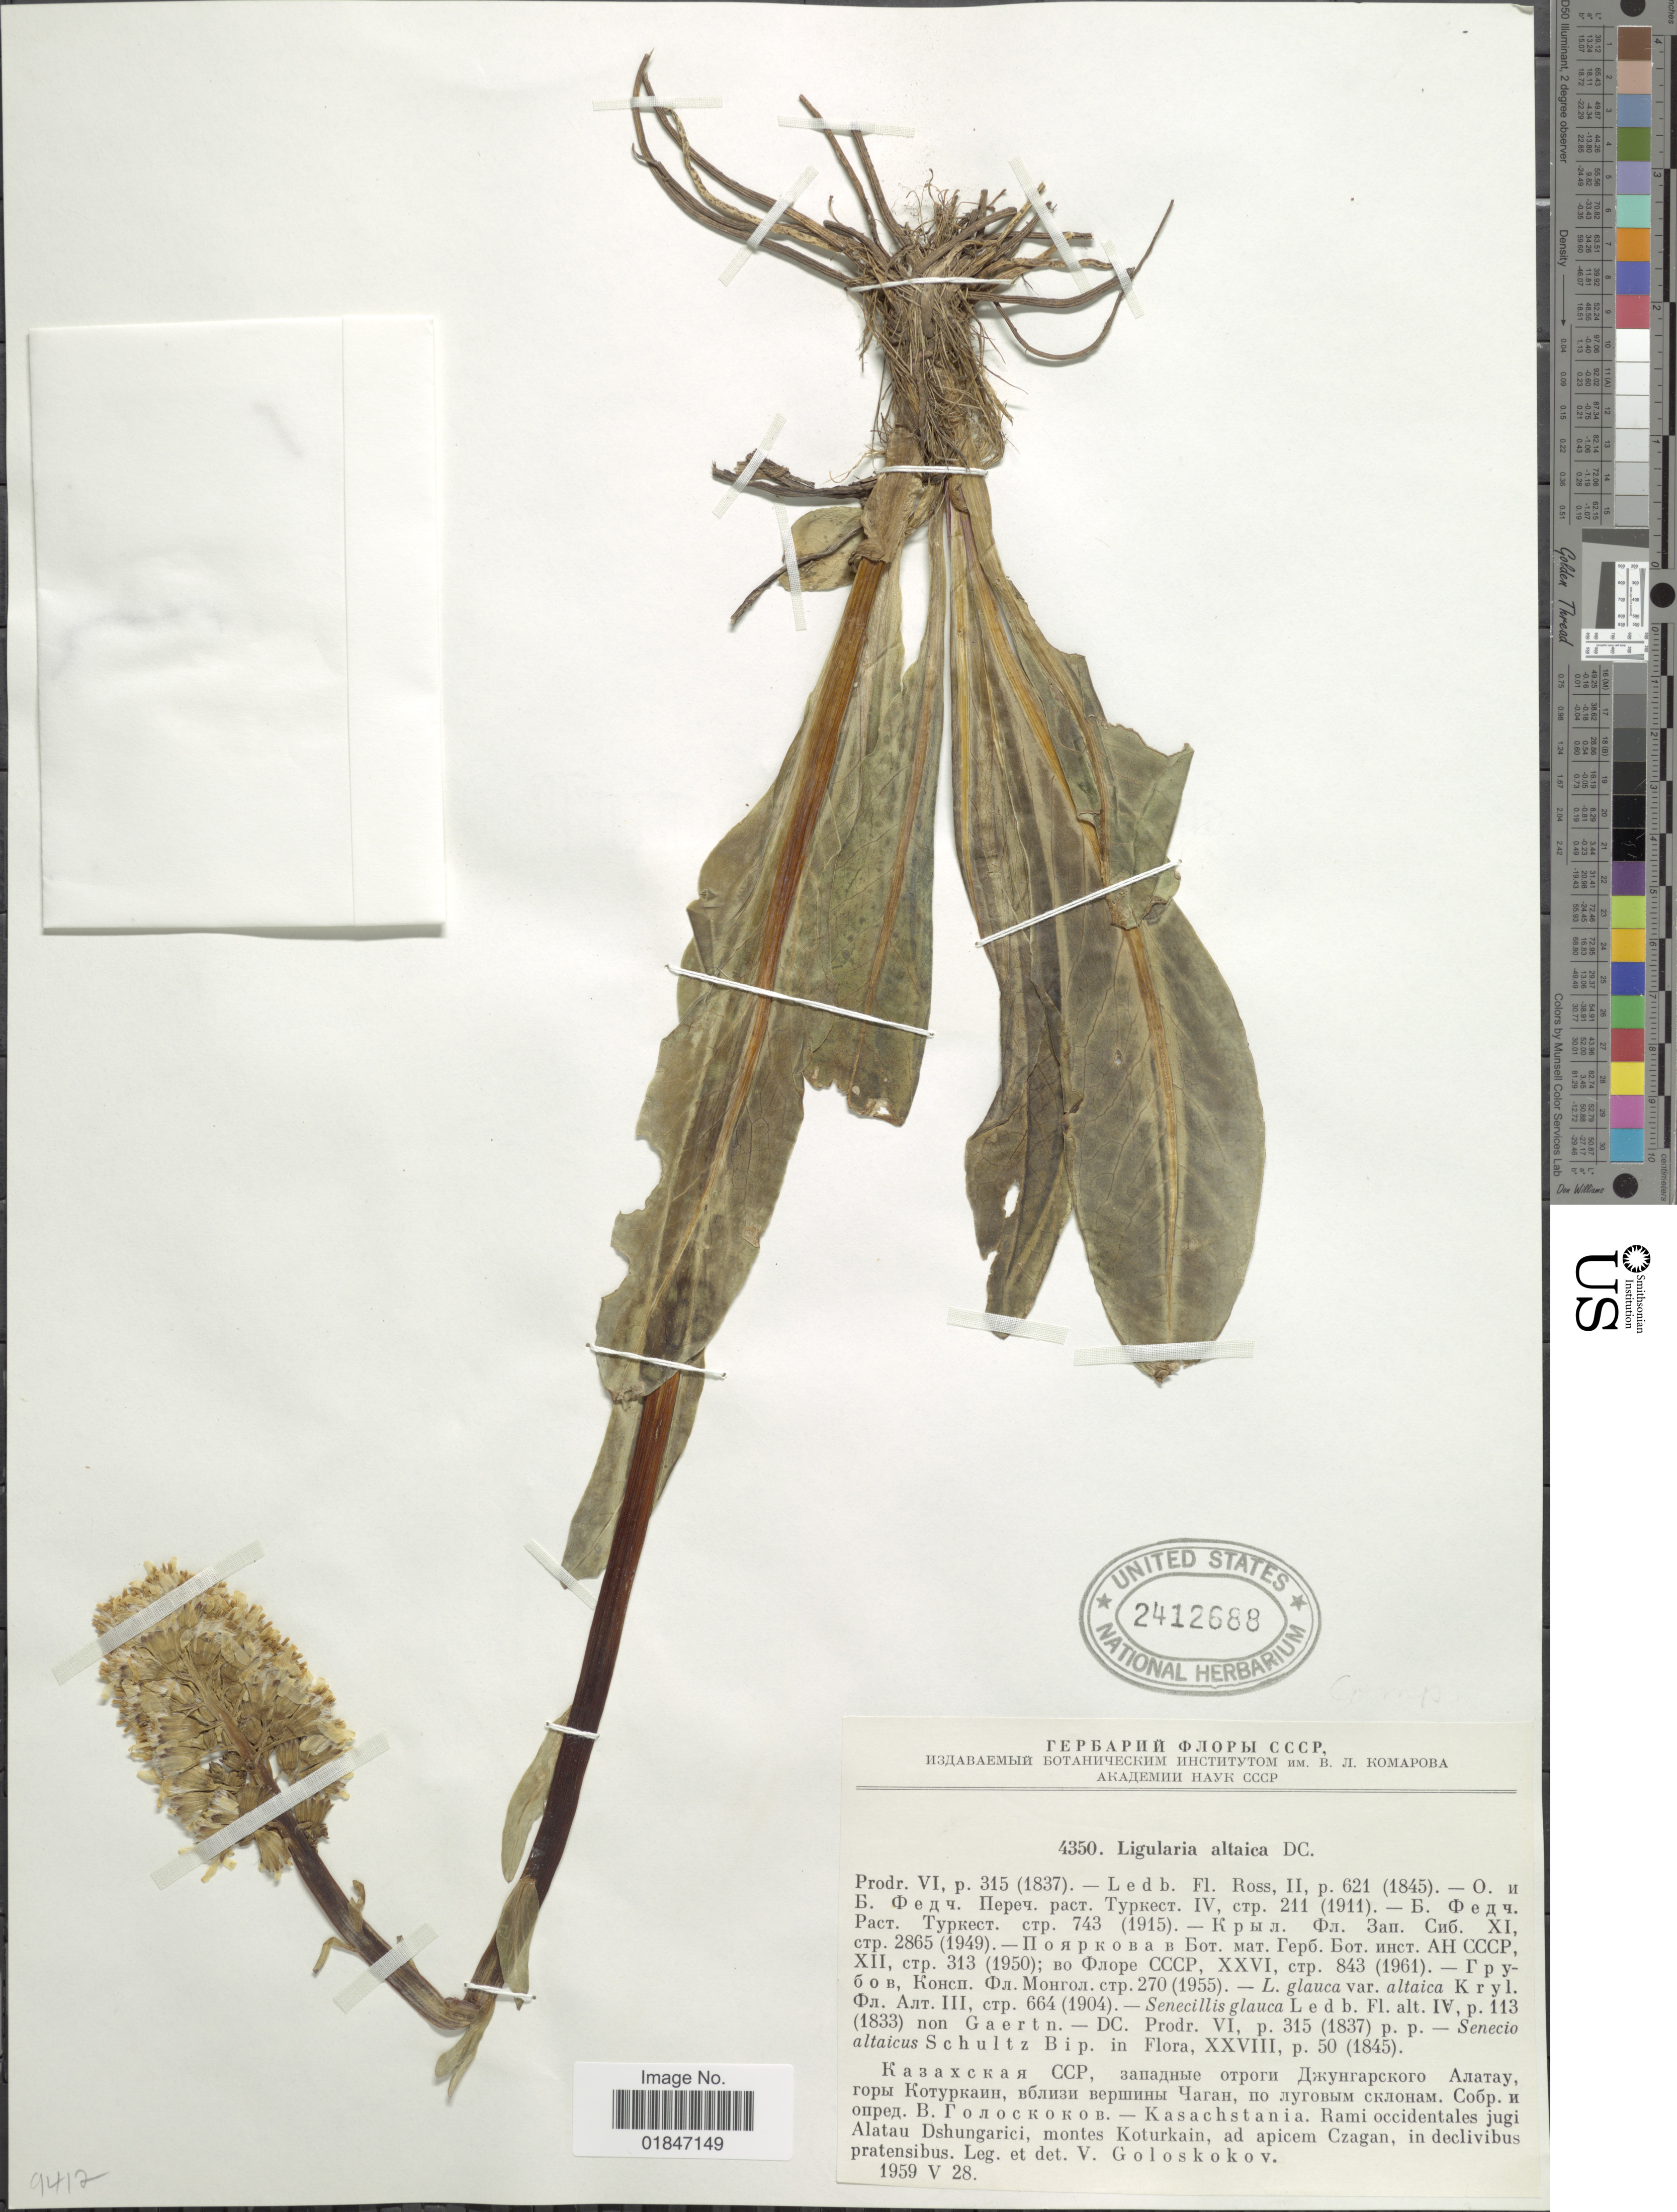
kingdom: Plantae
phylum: Tracheophyta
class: Magnoliopsida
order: Asterales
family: Asteraceae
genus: Ligularia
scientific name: Ligularia altaica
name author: DC.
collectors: V. P. Goloskokov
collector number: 4350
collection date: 1959-05-28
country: Kazakhstan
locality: Kasachstania. Rami occidentales jugi Alatau Dshungarici, montes Koturkain, ad Apicem Czagan, in declivibus pratensibus.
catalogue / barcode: US 2412688